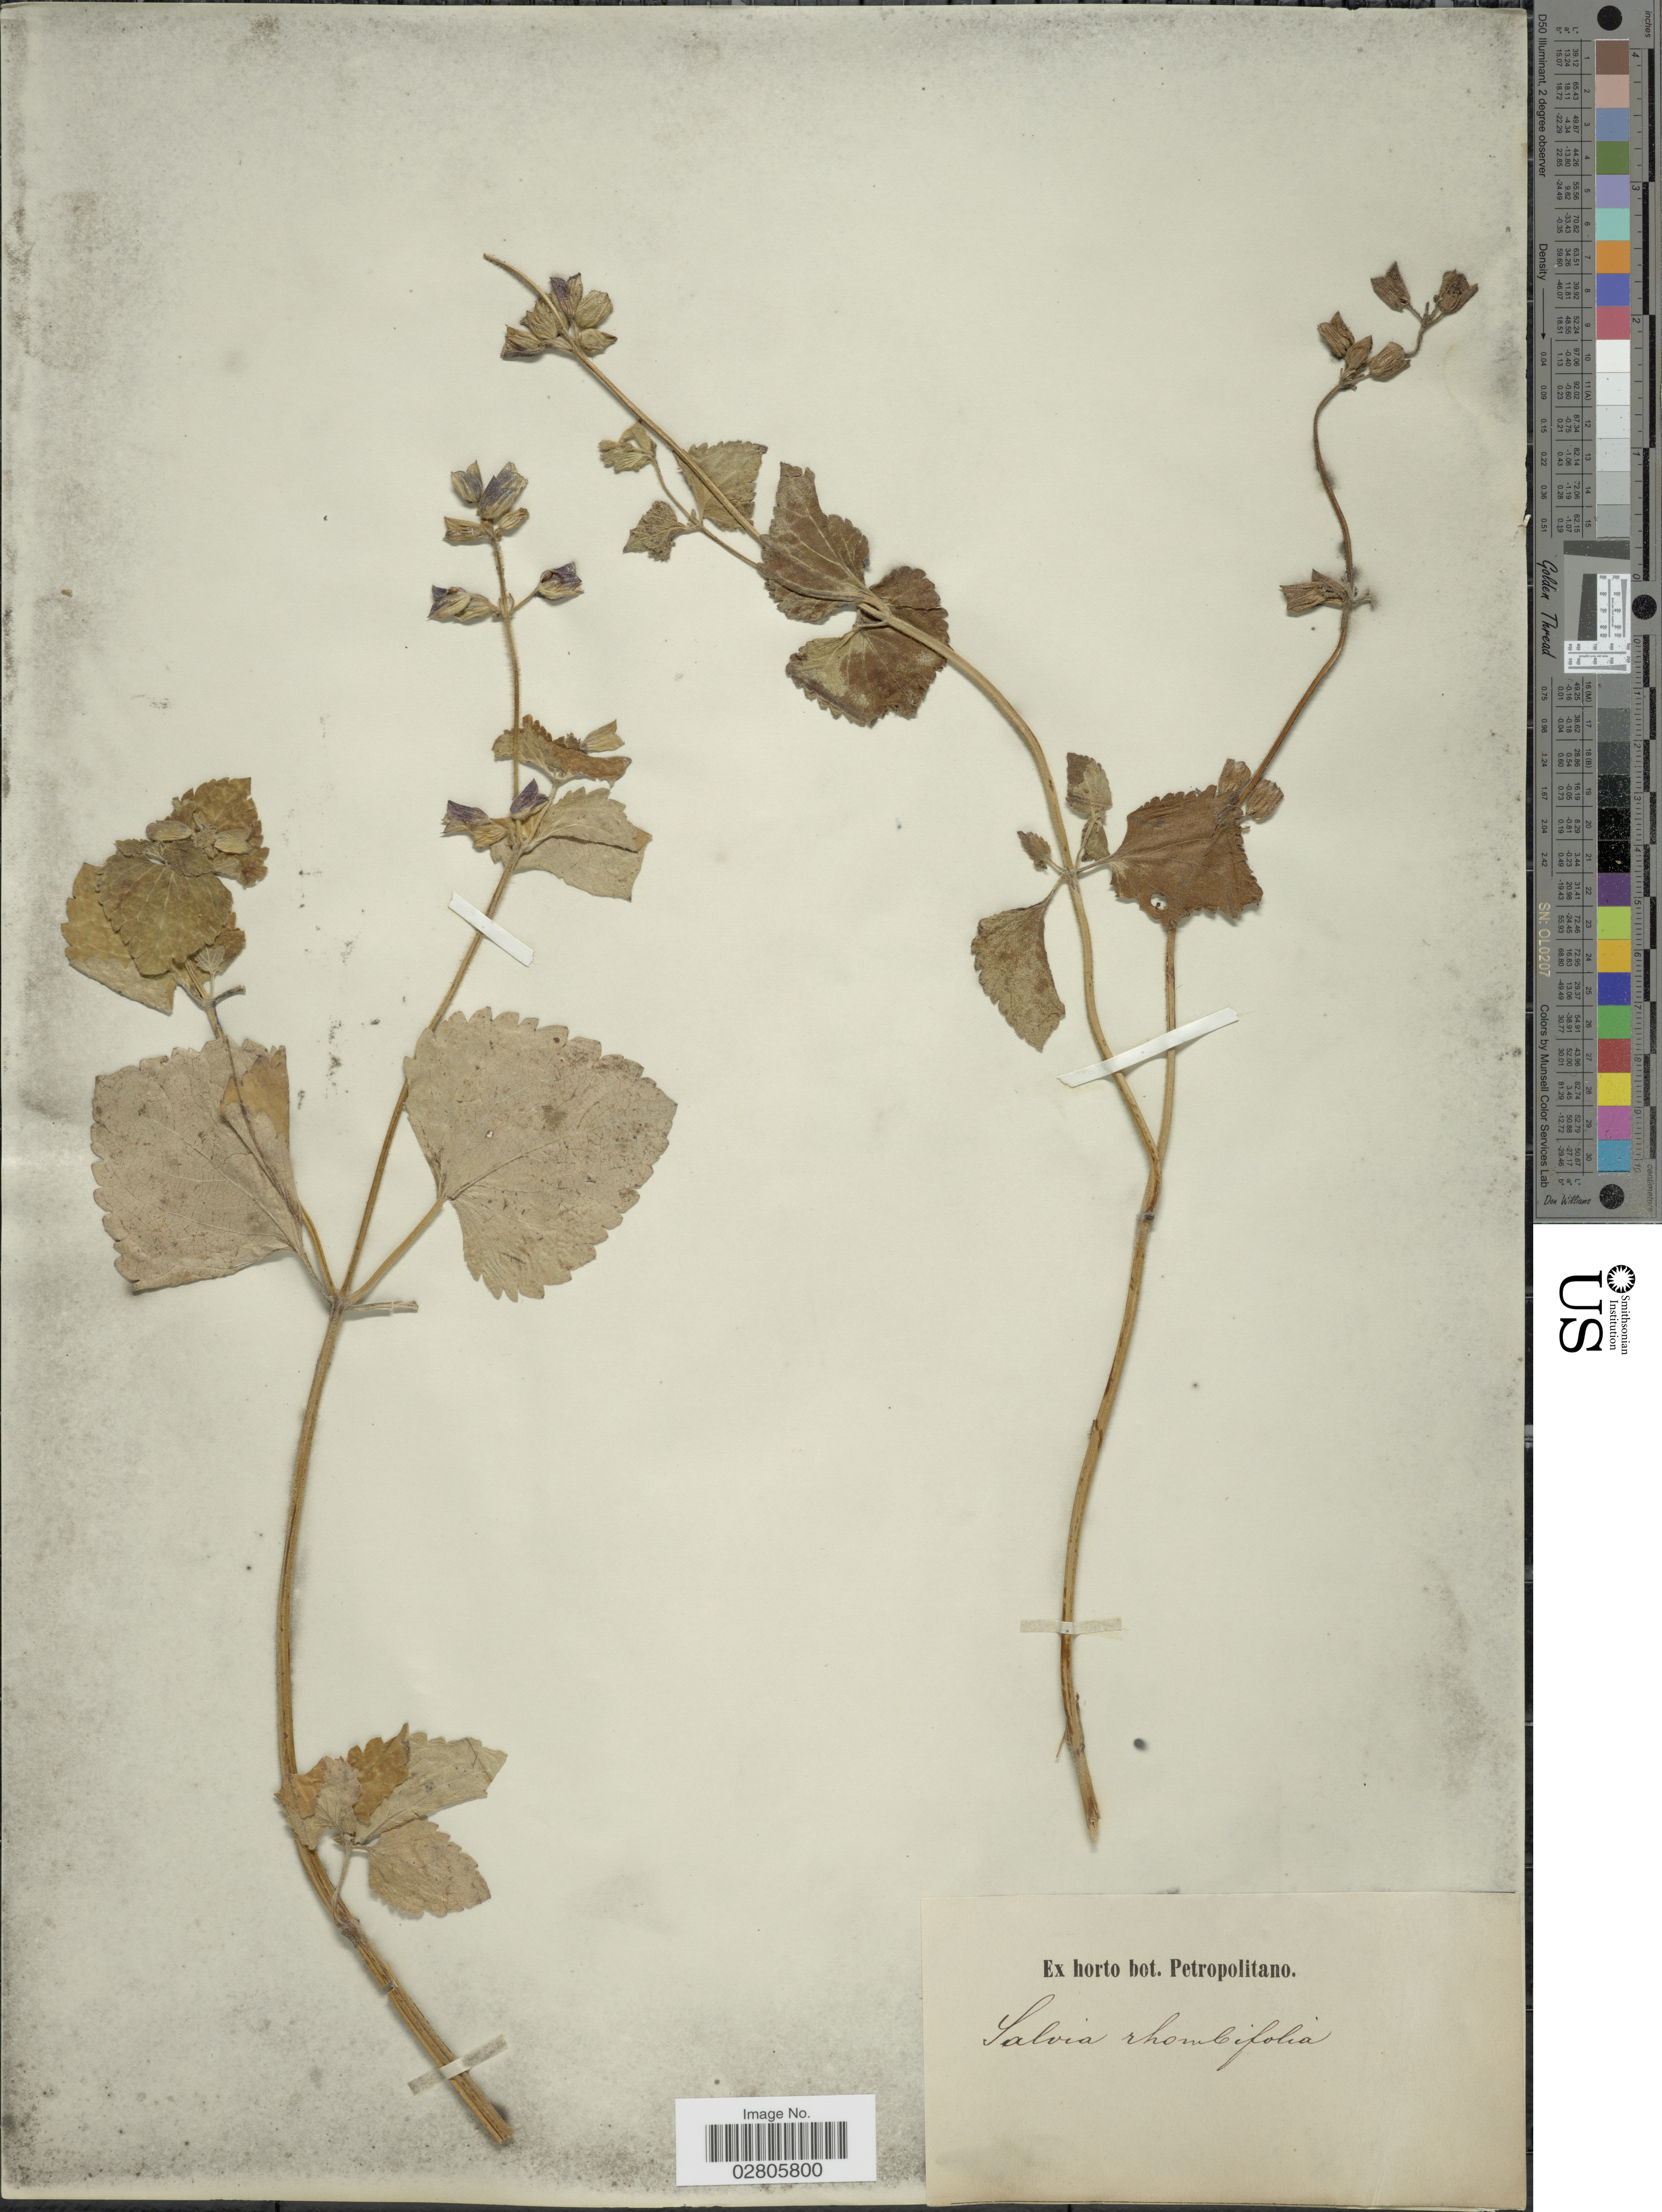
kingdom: Plantae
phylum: Tracheophyta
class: Magnoliopsida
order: Lamiales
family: Lamiaceae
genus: Salvia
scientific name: Salvia rhombifolia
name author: Ruiz & Pav.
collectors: ex Horto Bot. Petropolitano